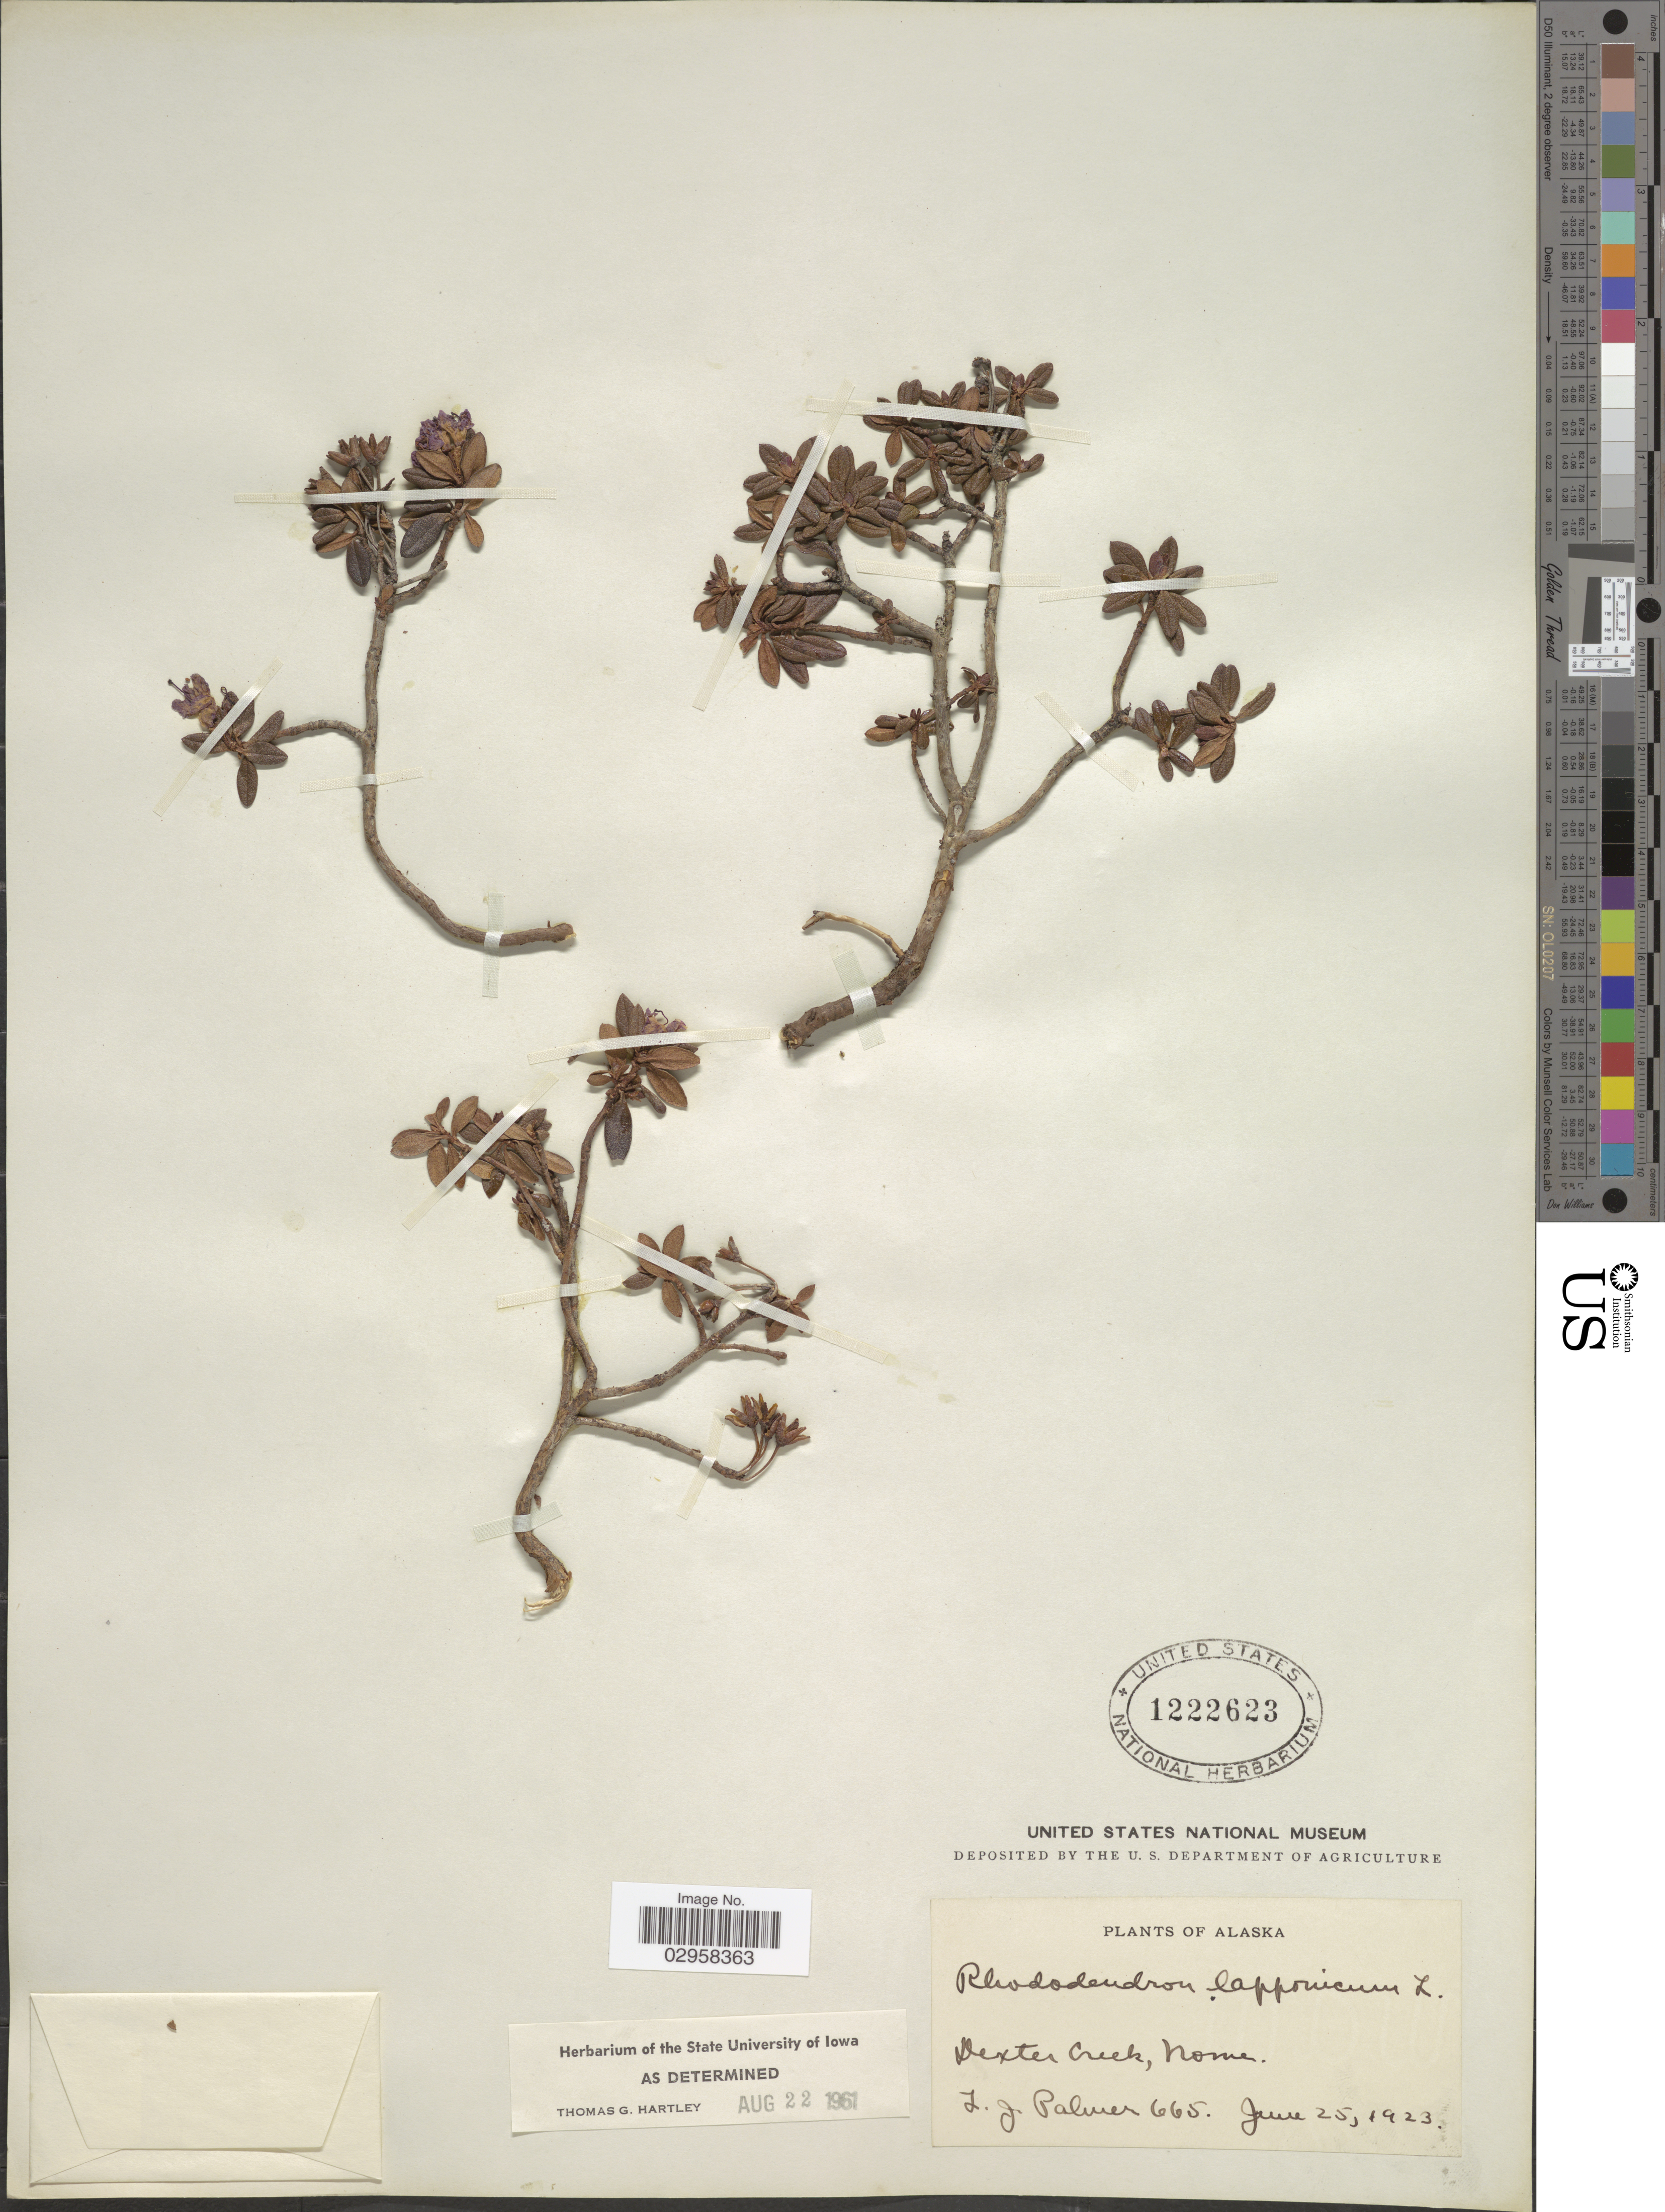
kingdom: Plantae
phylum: Tracheophyta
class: Magnoliopsida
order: Ericales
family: Ericaceae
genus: Rhododendron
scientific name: Rhododendron lapponicum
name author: (L.) Wahlenb.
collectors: L. J. Palmer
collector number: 665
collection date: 1923-06-25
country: United States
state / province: Alaska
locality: Dexter Creek, Nome.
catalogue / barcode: US 1222623